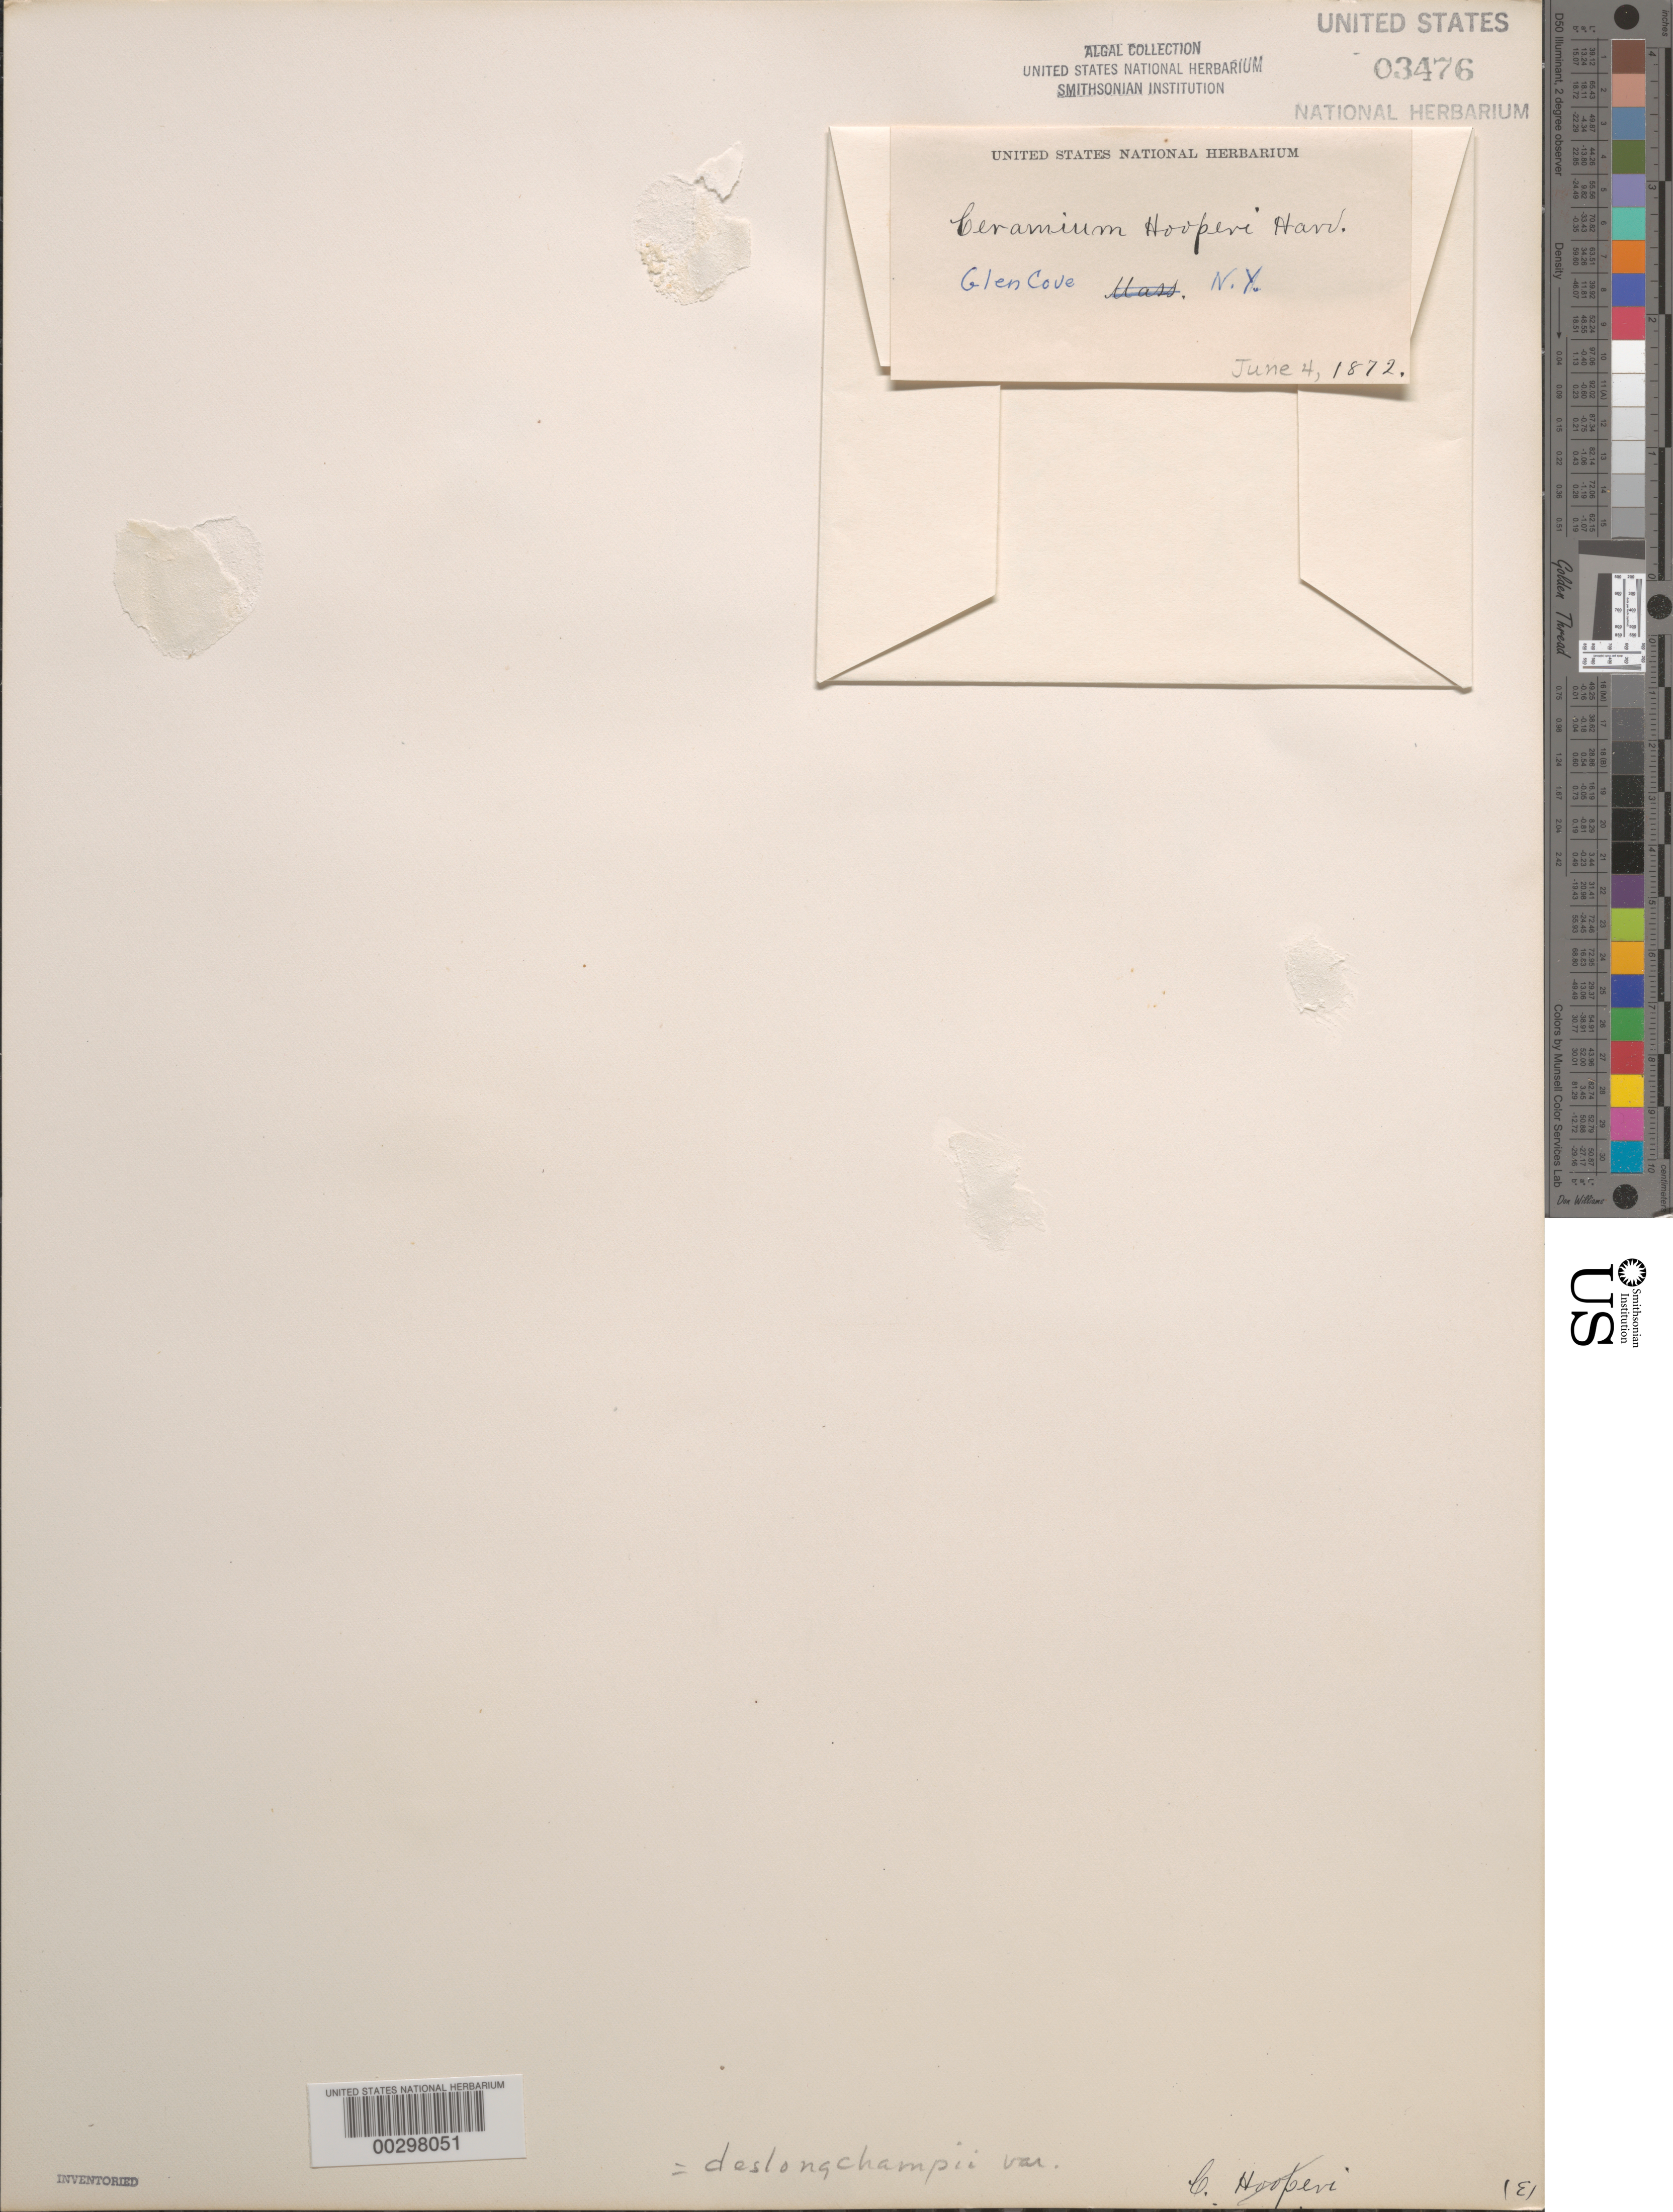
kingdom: Plantae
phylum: Rhodophyta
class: Florideophyceae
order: Ceramiales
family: Ceramiaceae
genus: Ceramium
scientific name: Ceramium deslongchampsii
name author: Chauvin ex Duby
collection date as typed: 04 Jun 1872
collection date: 1872-06-04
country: United States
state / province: New York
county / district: Nassau County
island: Long Island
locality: Glen Cove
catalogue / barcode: US 3476